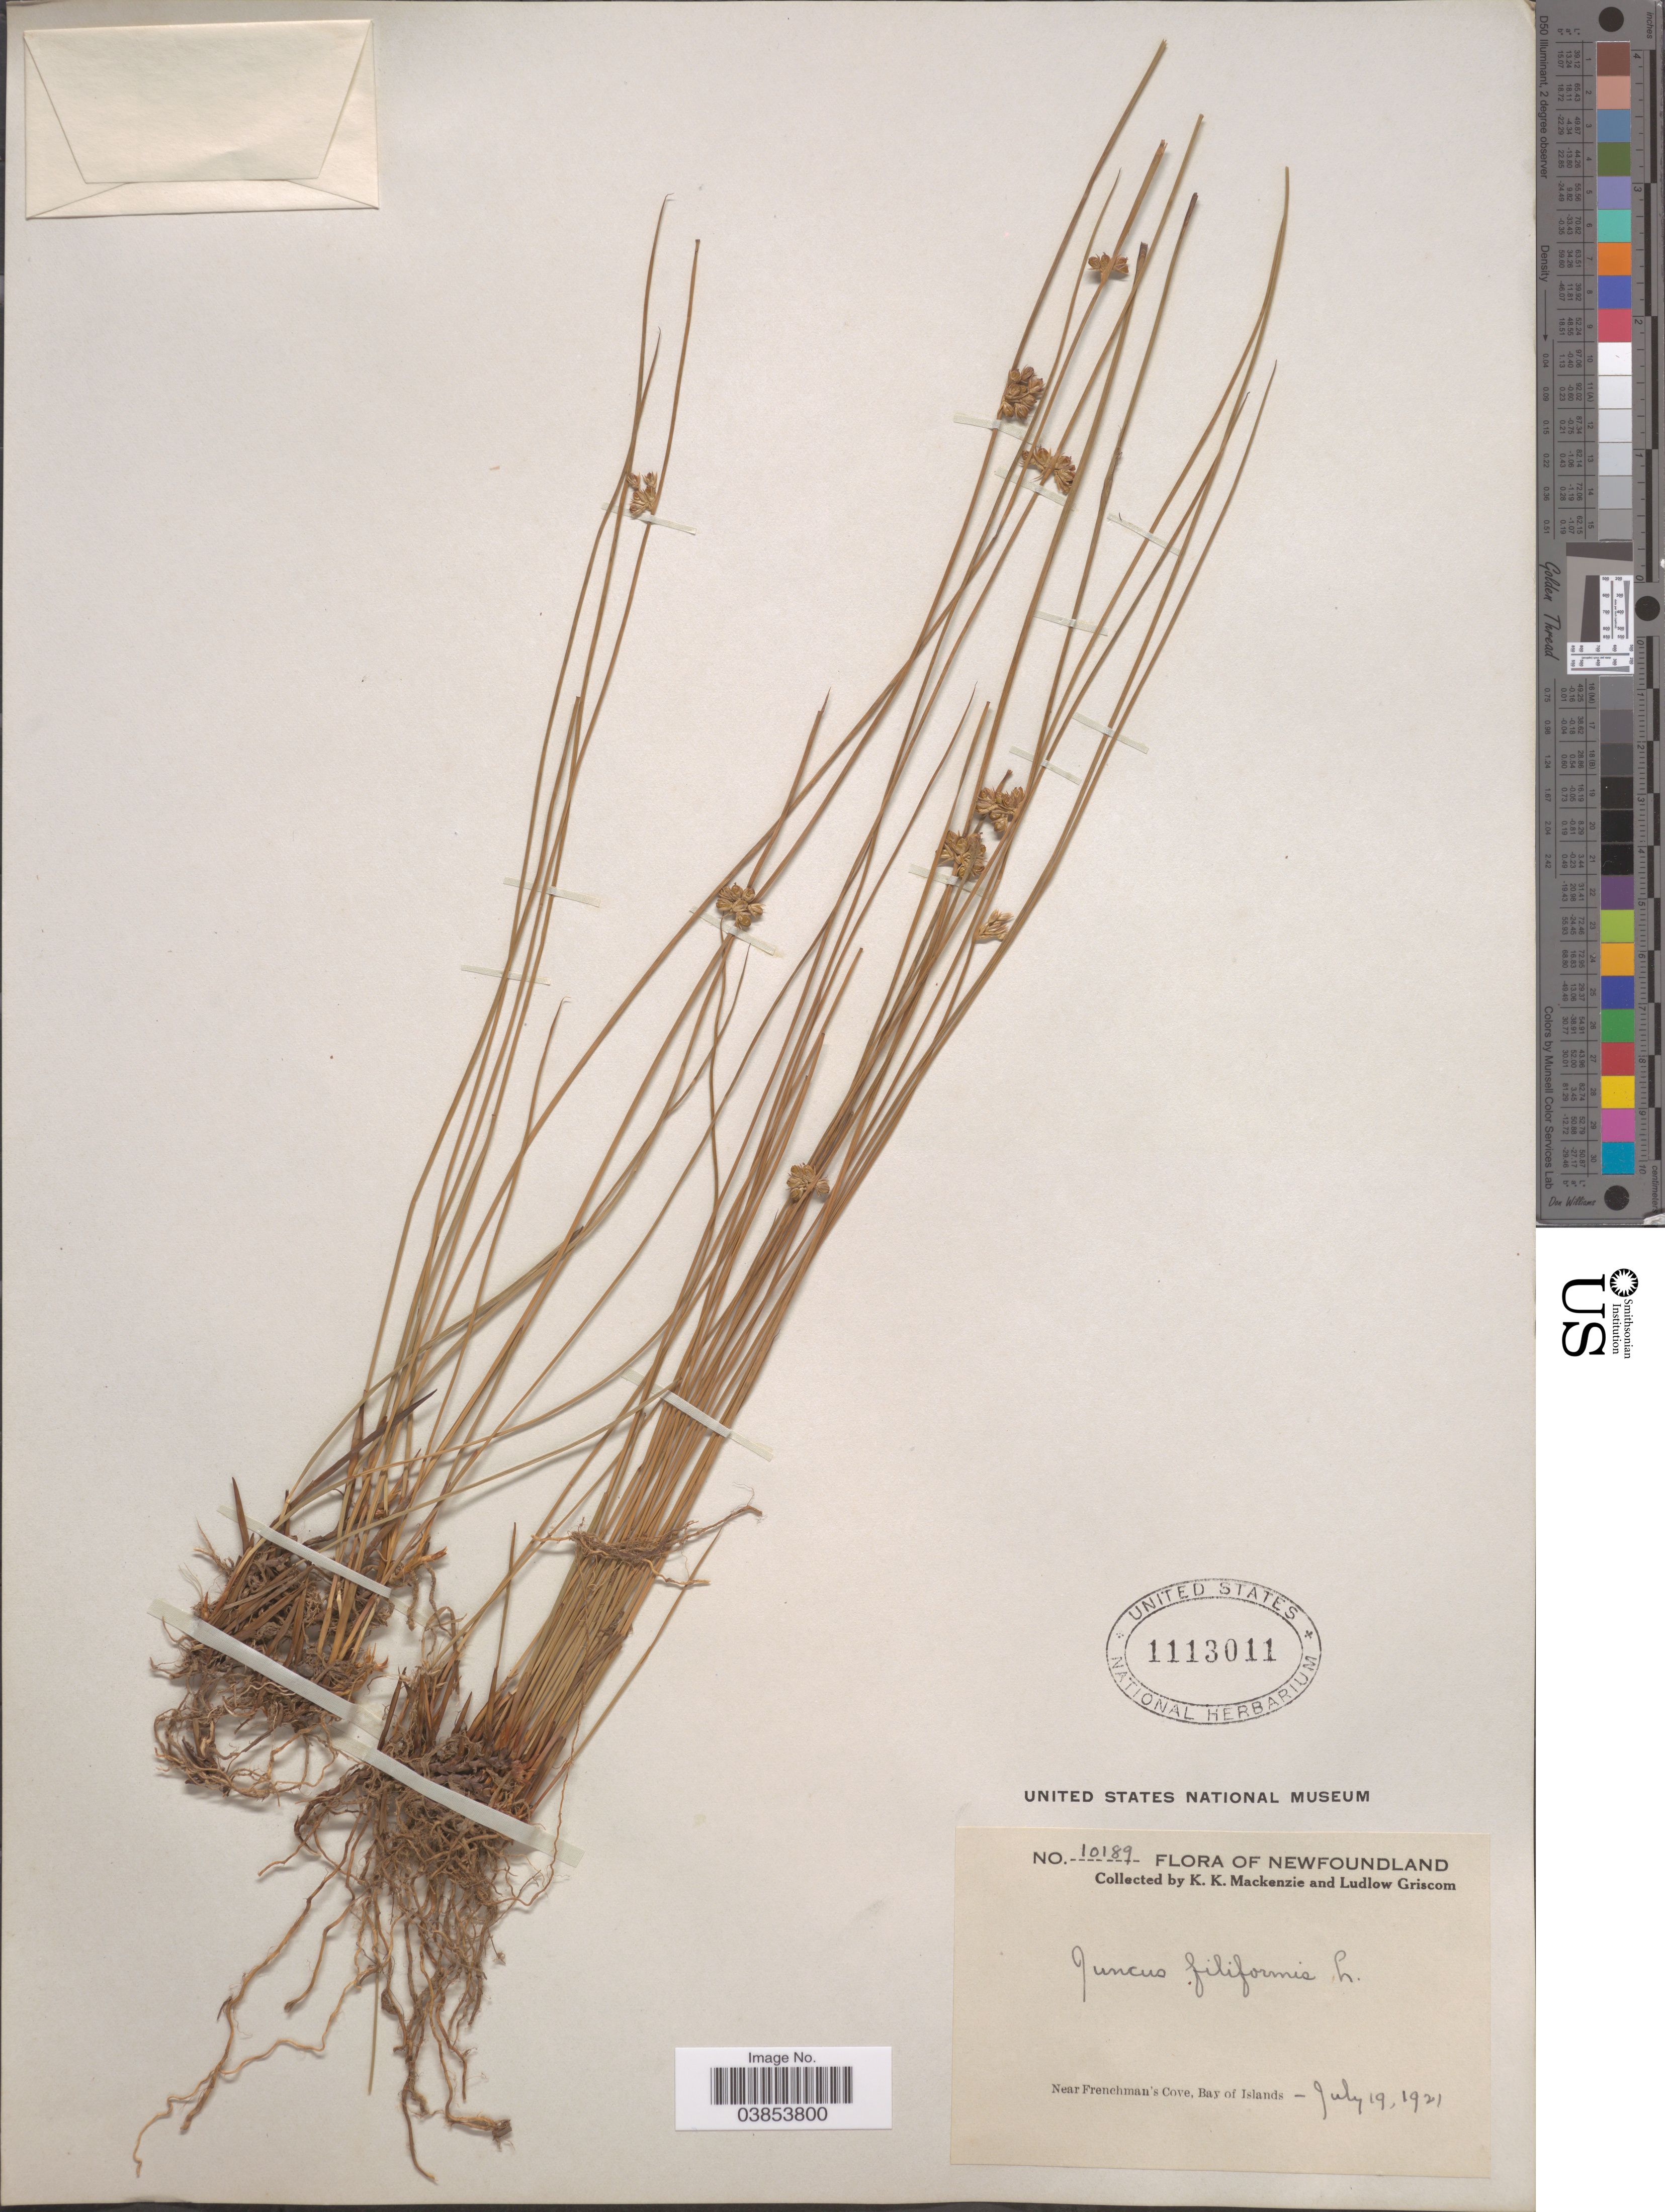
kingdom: Plantae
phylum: Tracheophyta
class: Liliopsida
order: Poales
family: Juncaceae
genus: Juncus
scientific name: Juncus filiformis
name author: L.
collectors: K. K. Mackenzie & L. Griscom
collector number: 10189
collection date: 1921-07-19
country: Canada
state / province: Newfoundland and Labrador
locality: Near Frenchman's Cove, Bay of Islands.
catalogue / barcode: US 1113011